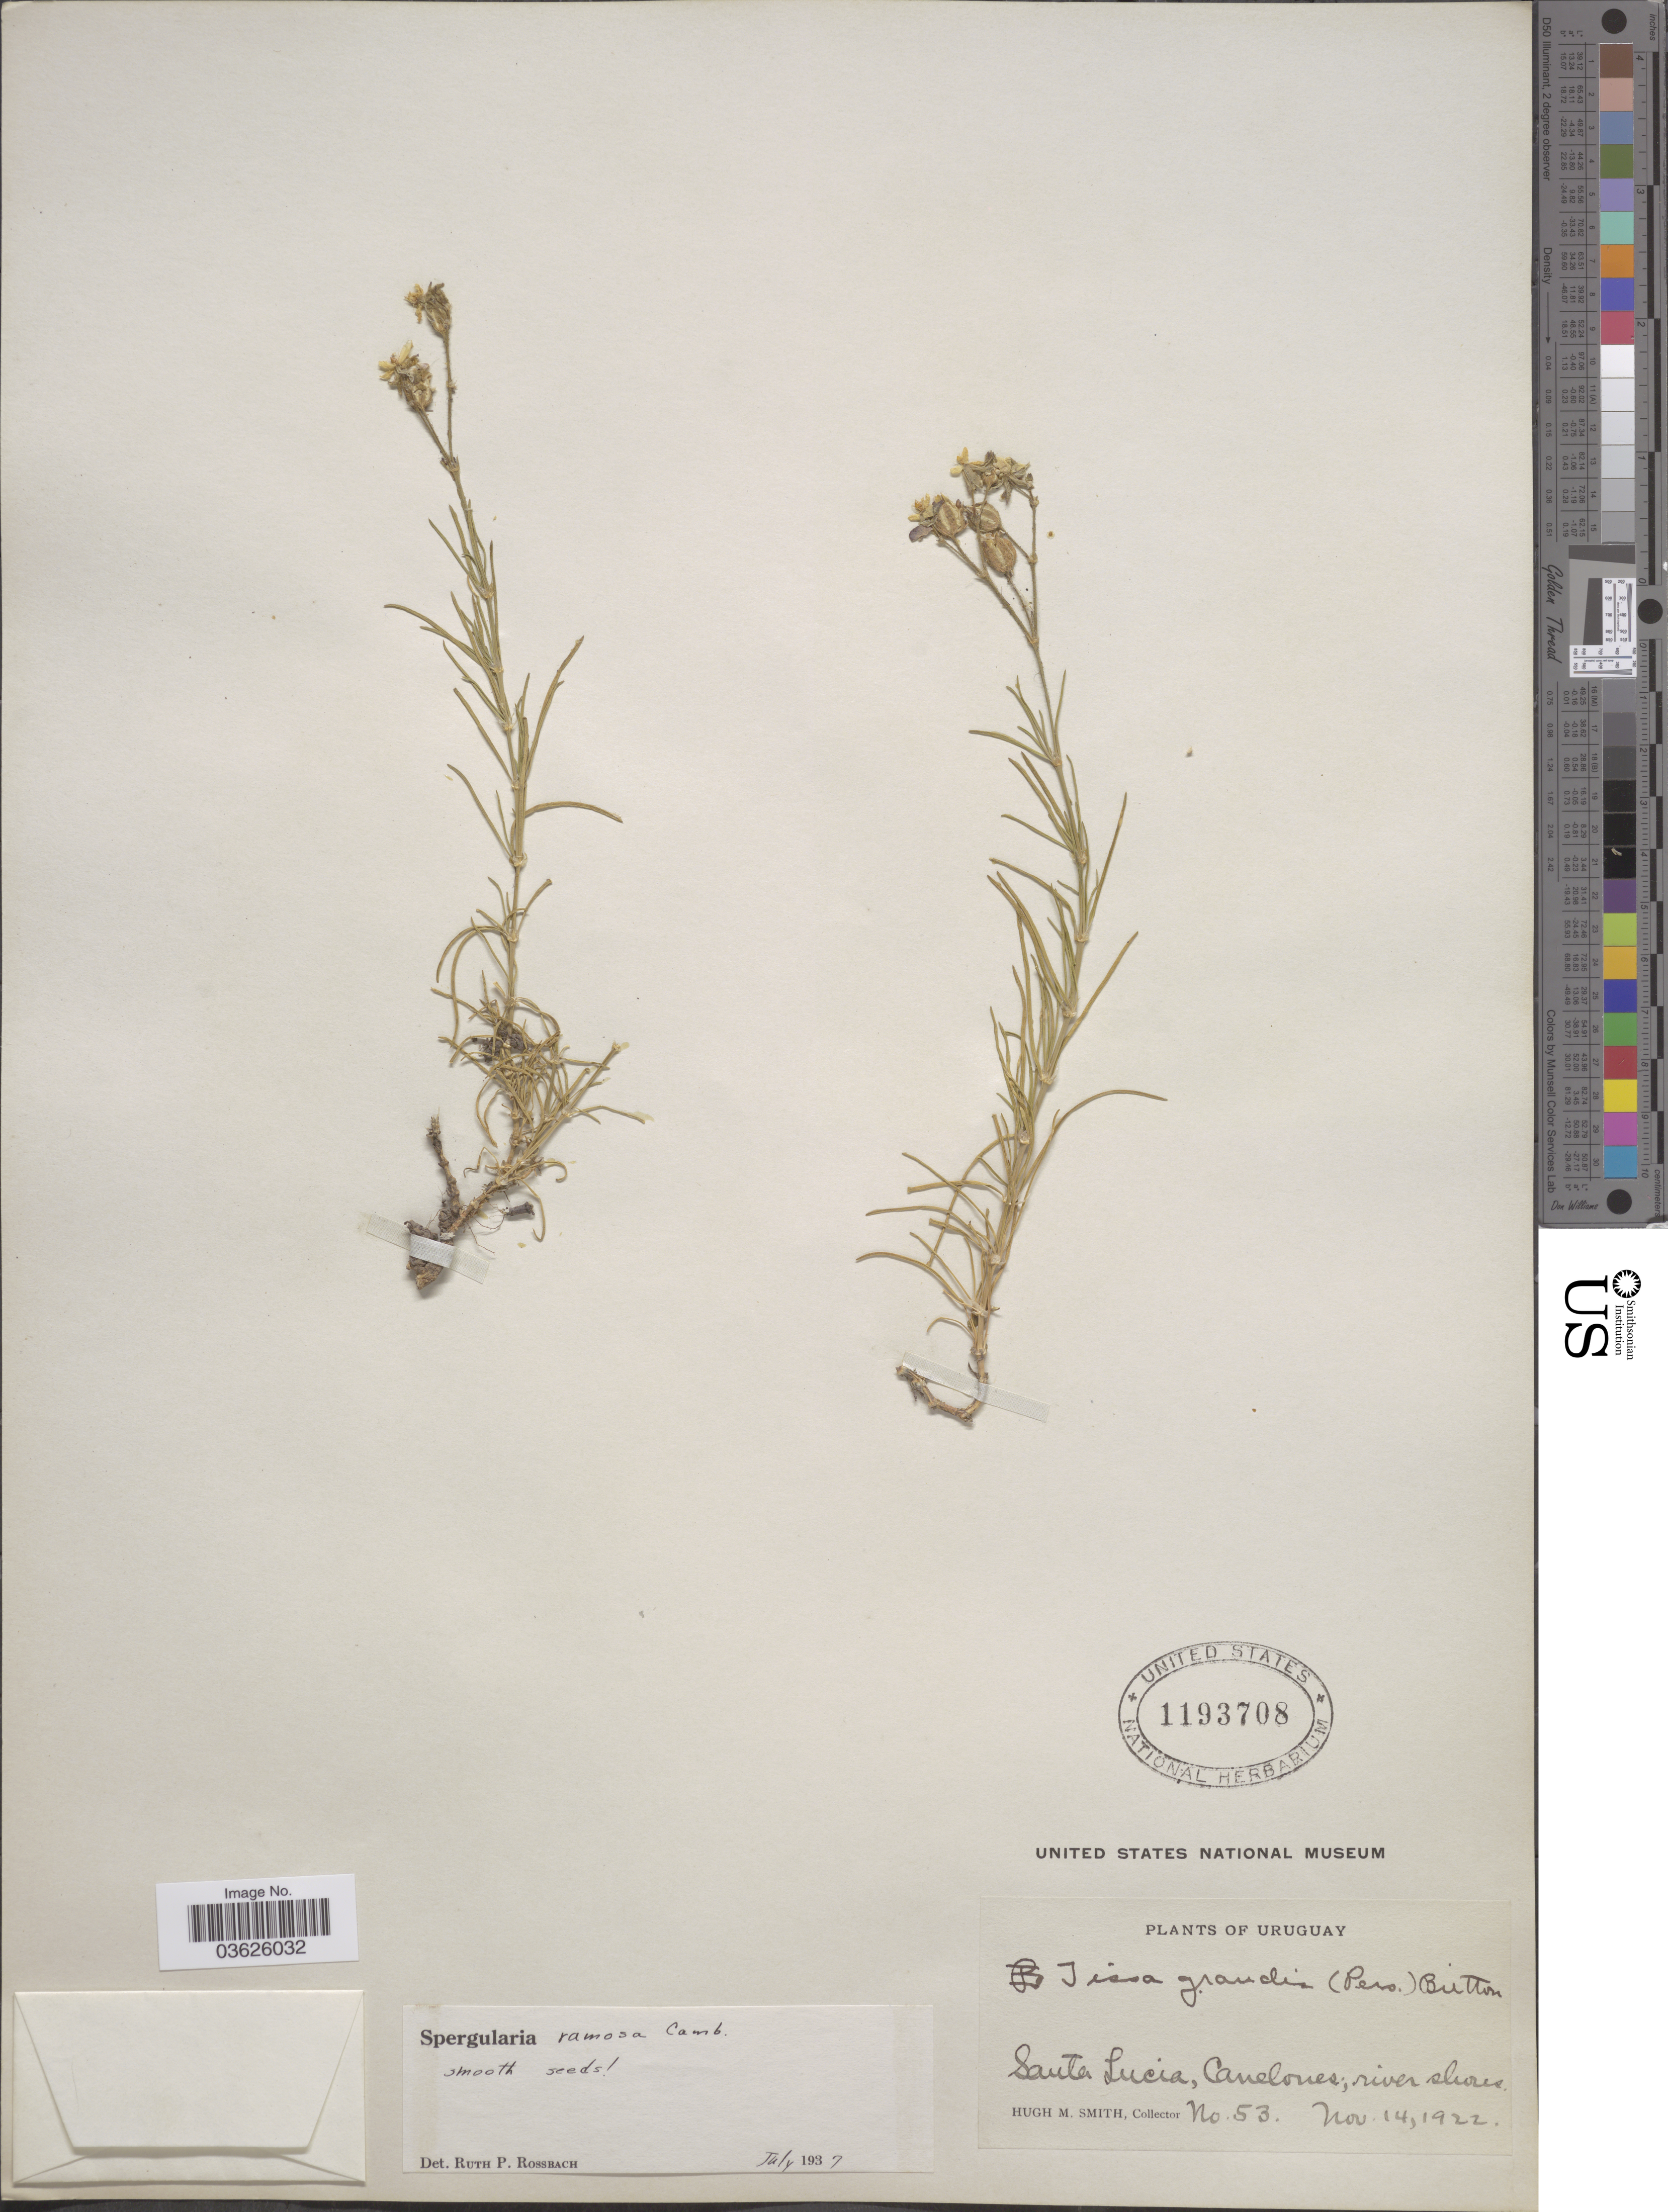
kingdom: Plantae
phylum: Tracheophyta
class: Magnoliopsida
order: Caryophyllales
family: Caryophyllaceae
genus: Spergularia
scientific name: Spergularia ramosa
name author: Cambess.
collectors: H. M. Smith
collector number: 53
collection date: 1922-11-14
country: Uruguay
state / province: Canelones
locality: Santa Lucia; river shores.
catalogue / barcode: US 1193708